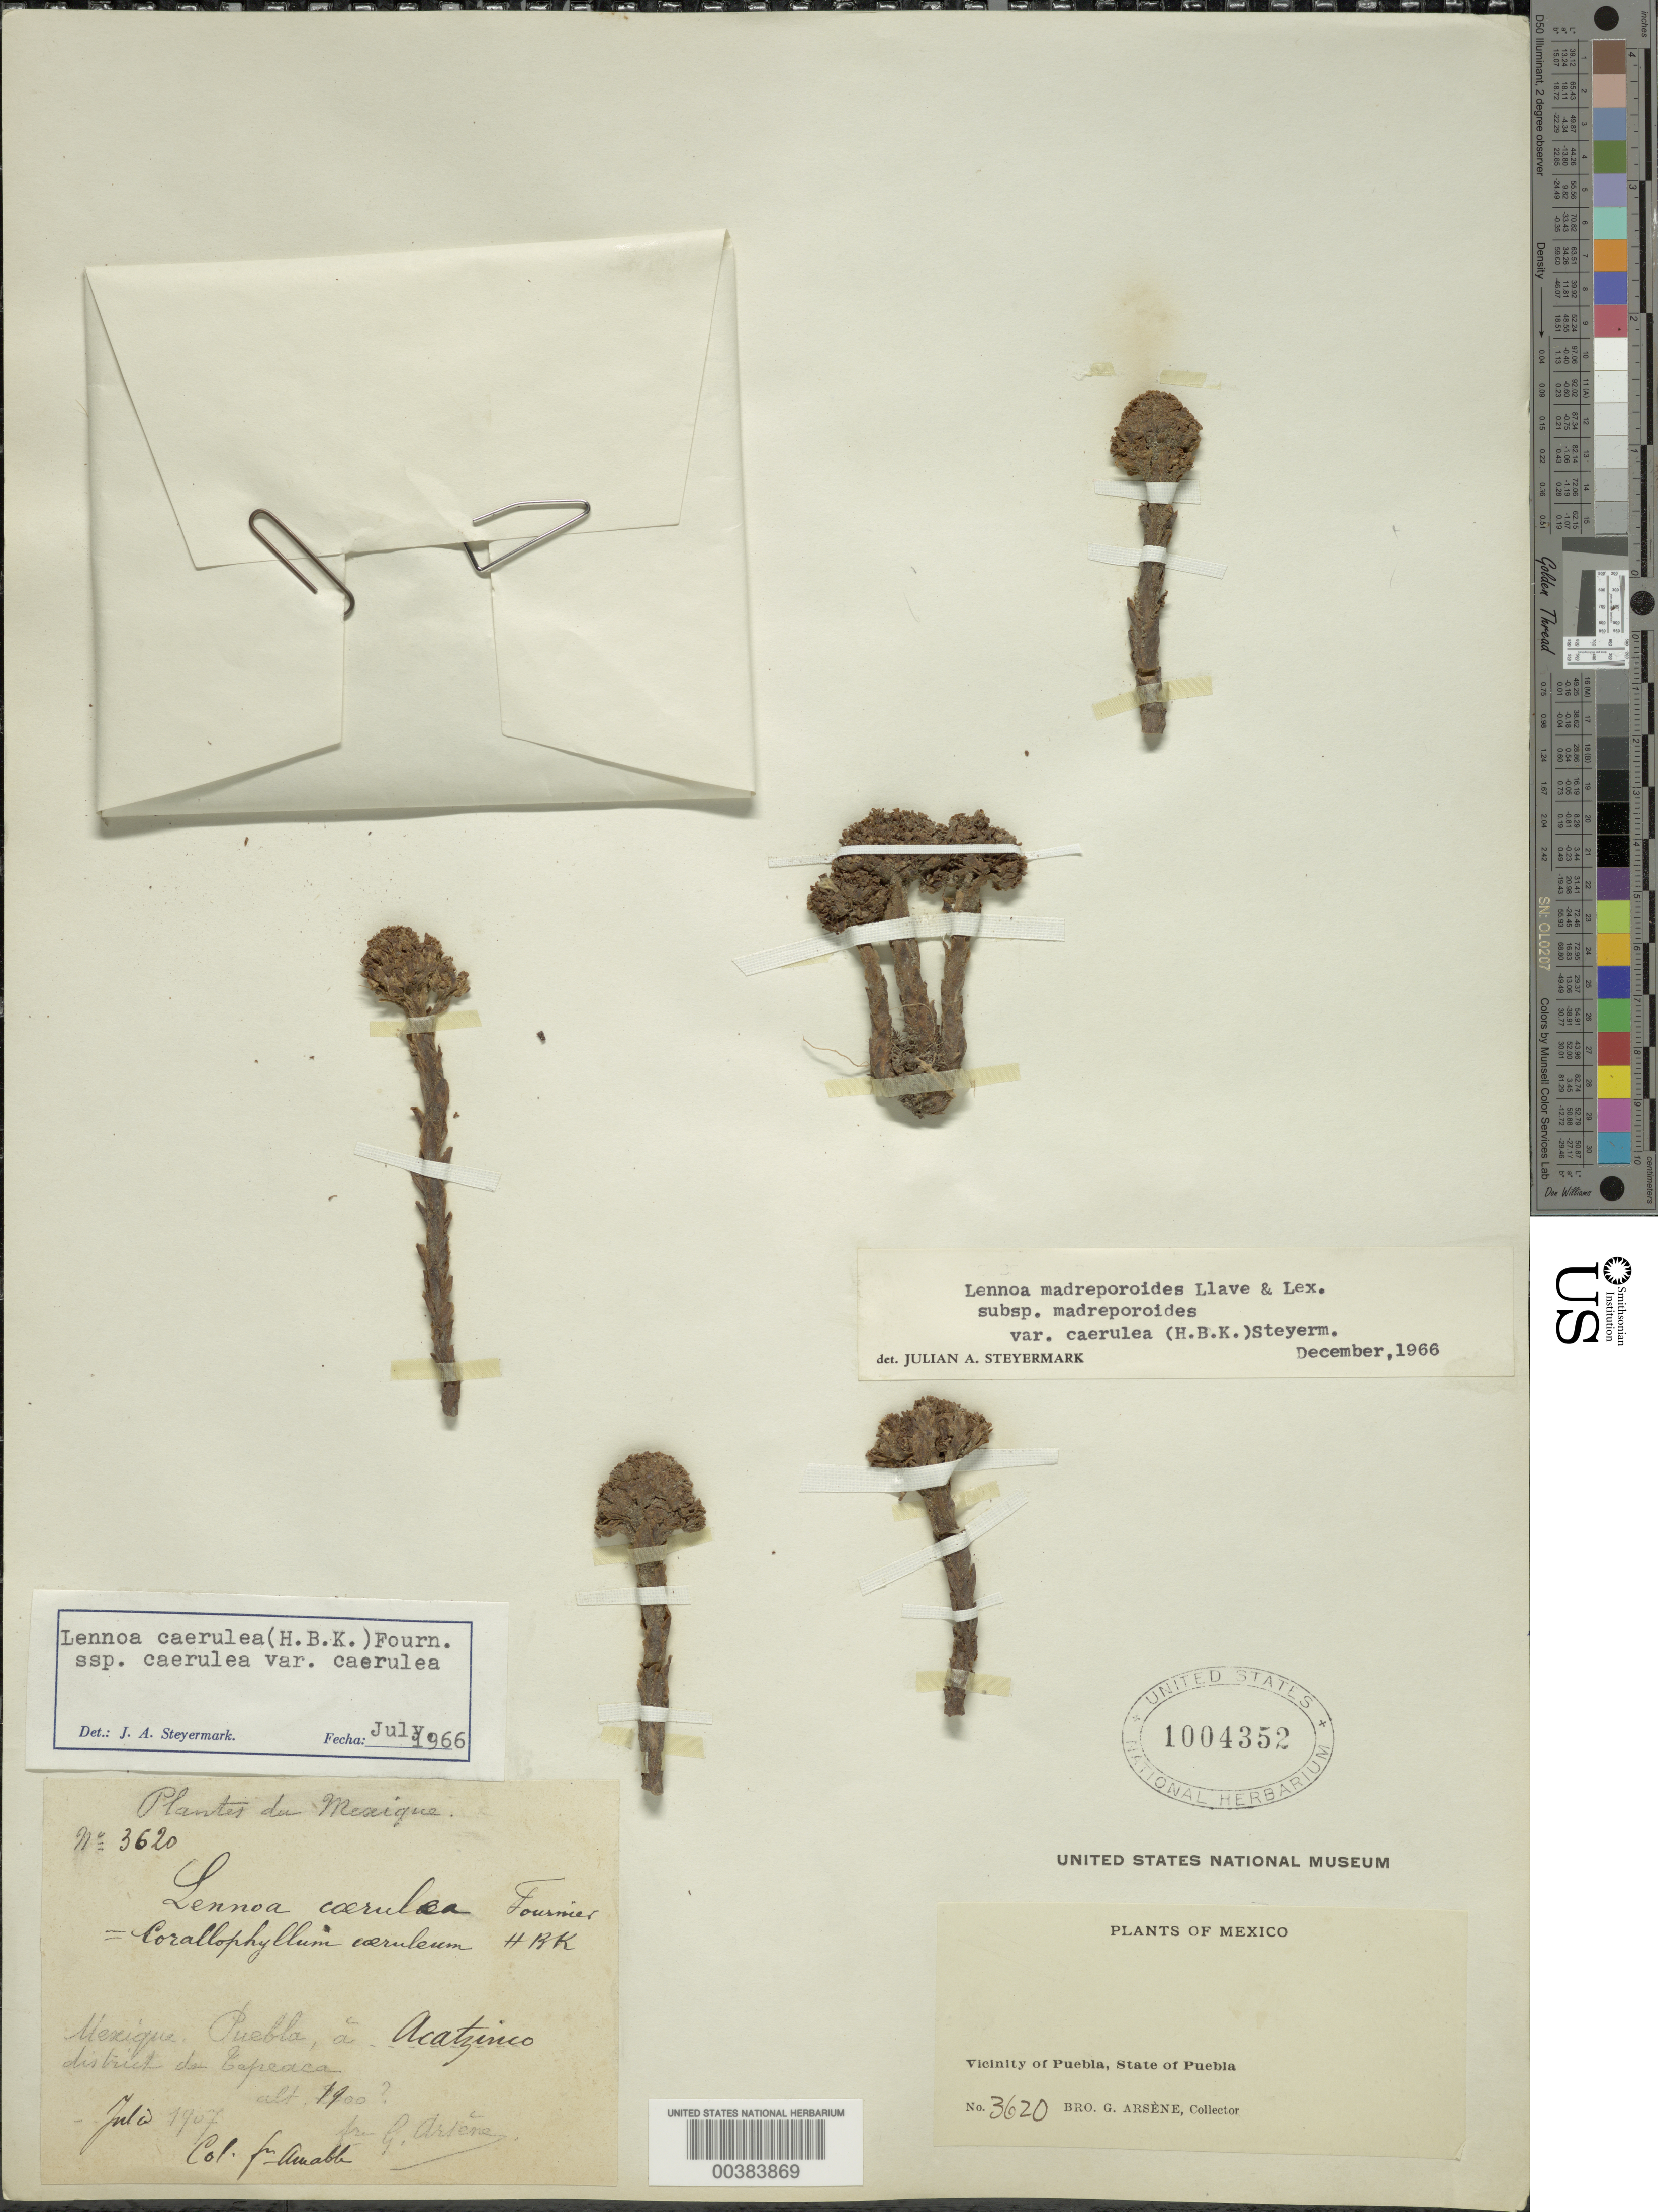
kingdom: Plantae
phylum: Tracheophyta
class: Magnoliopsida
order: Boraginales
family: Lennoaceae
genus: Lennoa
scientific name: Lennoa madreporoides f. caerulea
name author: (Kunth) Yatsk.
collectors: Bro. G. Arsène & B. Amable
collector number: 3620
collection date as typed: Jul 1907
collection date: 1907-07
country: Mexico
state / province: Puebla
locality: Acatzinco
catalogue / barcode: US 1004352